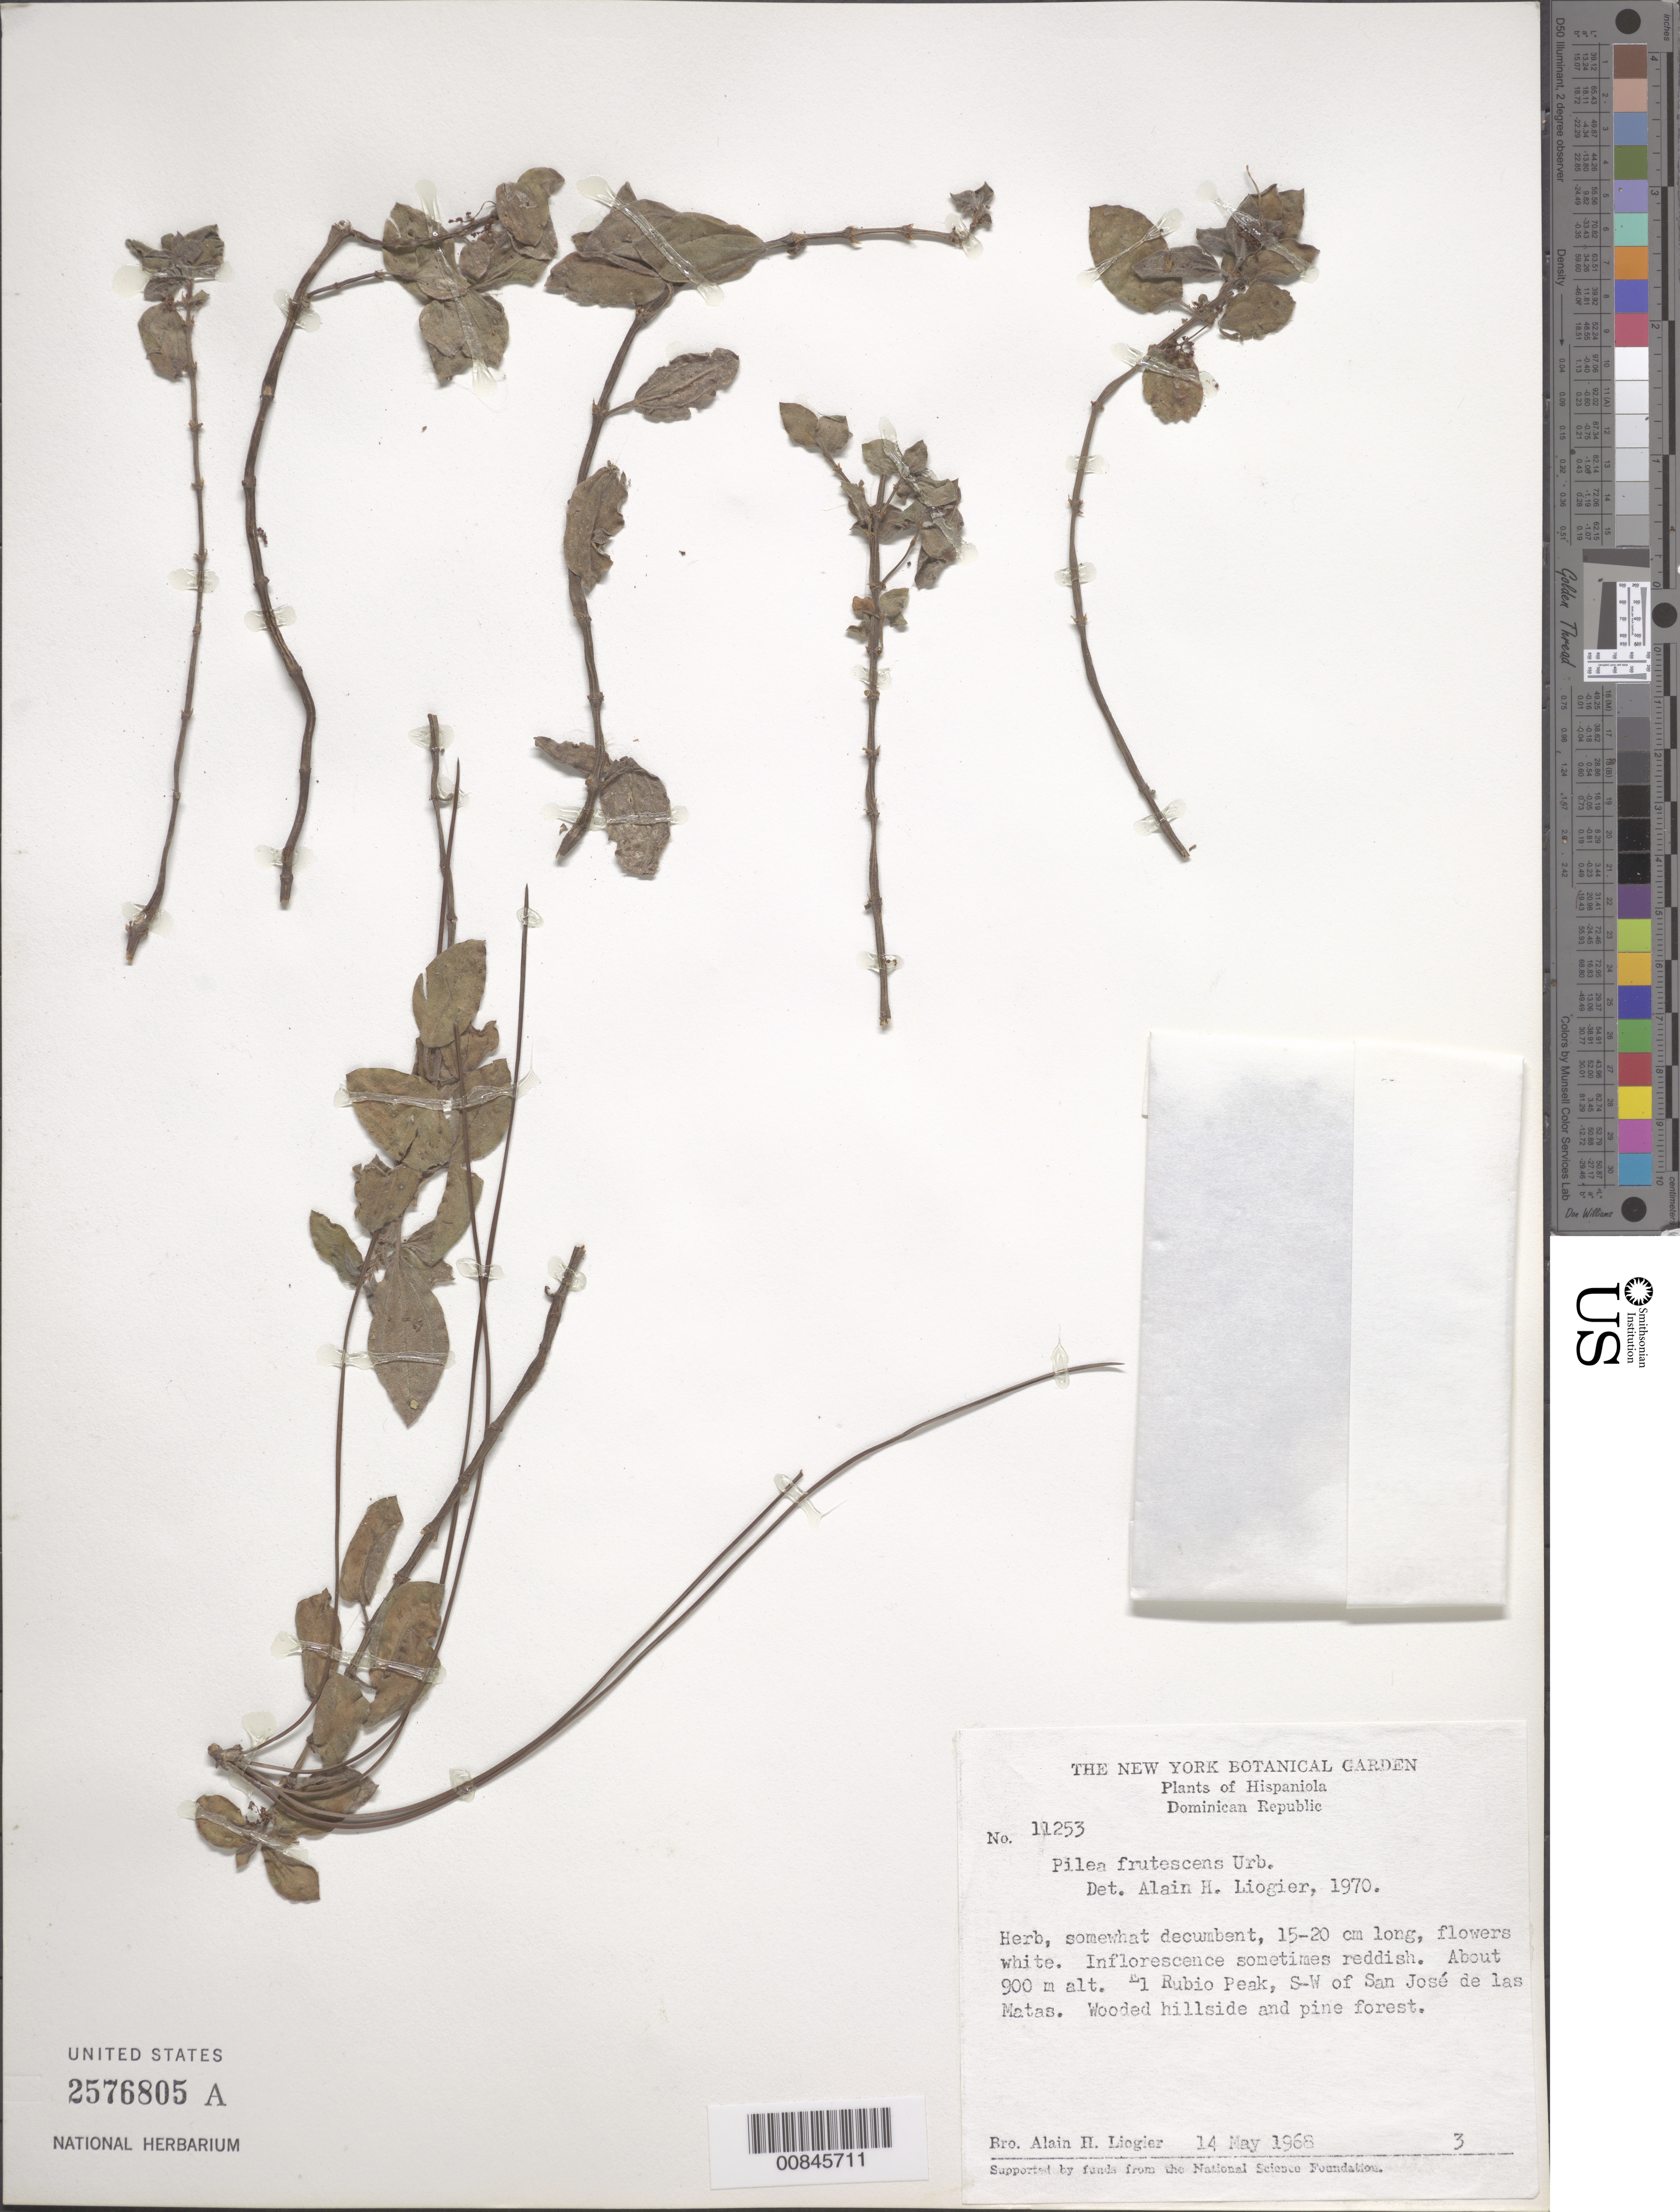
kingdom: Plantae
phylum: Tracheophyta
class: Magnoliopsida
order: Rosales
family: Urticaceae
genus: Pilea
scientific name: Pilea frutescens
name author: Urb.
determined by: Liogier, Alain H.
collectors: A. H. Liogier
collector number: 11253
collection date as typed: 14 May 1968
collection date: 1968-05-14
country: Dominican Republic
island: Hispaniola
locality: El Rubio Peak, SW of San José de las Matas.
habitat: Wooded hillside and pine forest.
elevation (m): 900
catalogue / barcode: US 2576805A